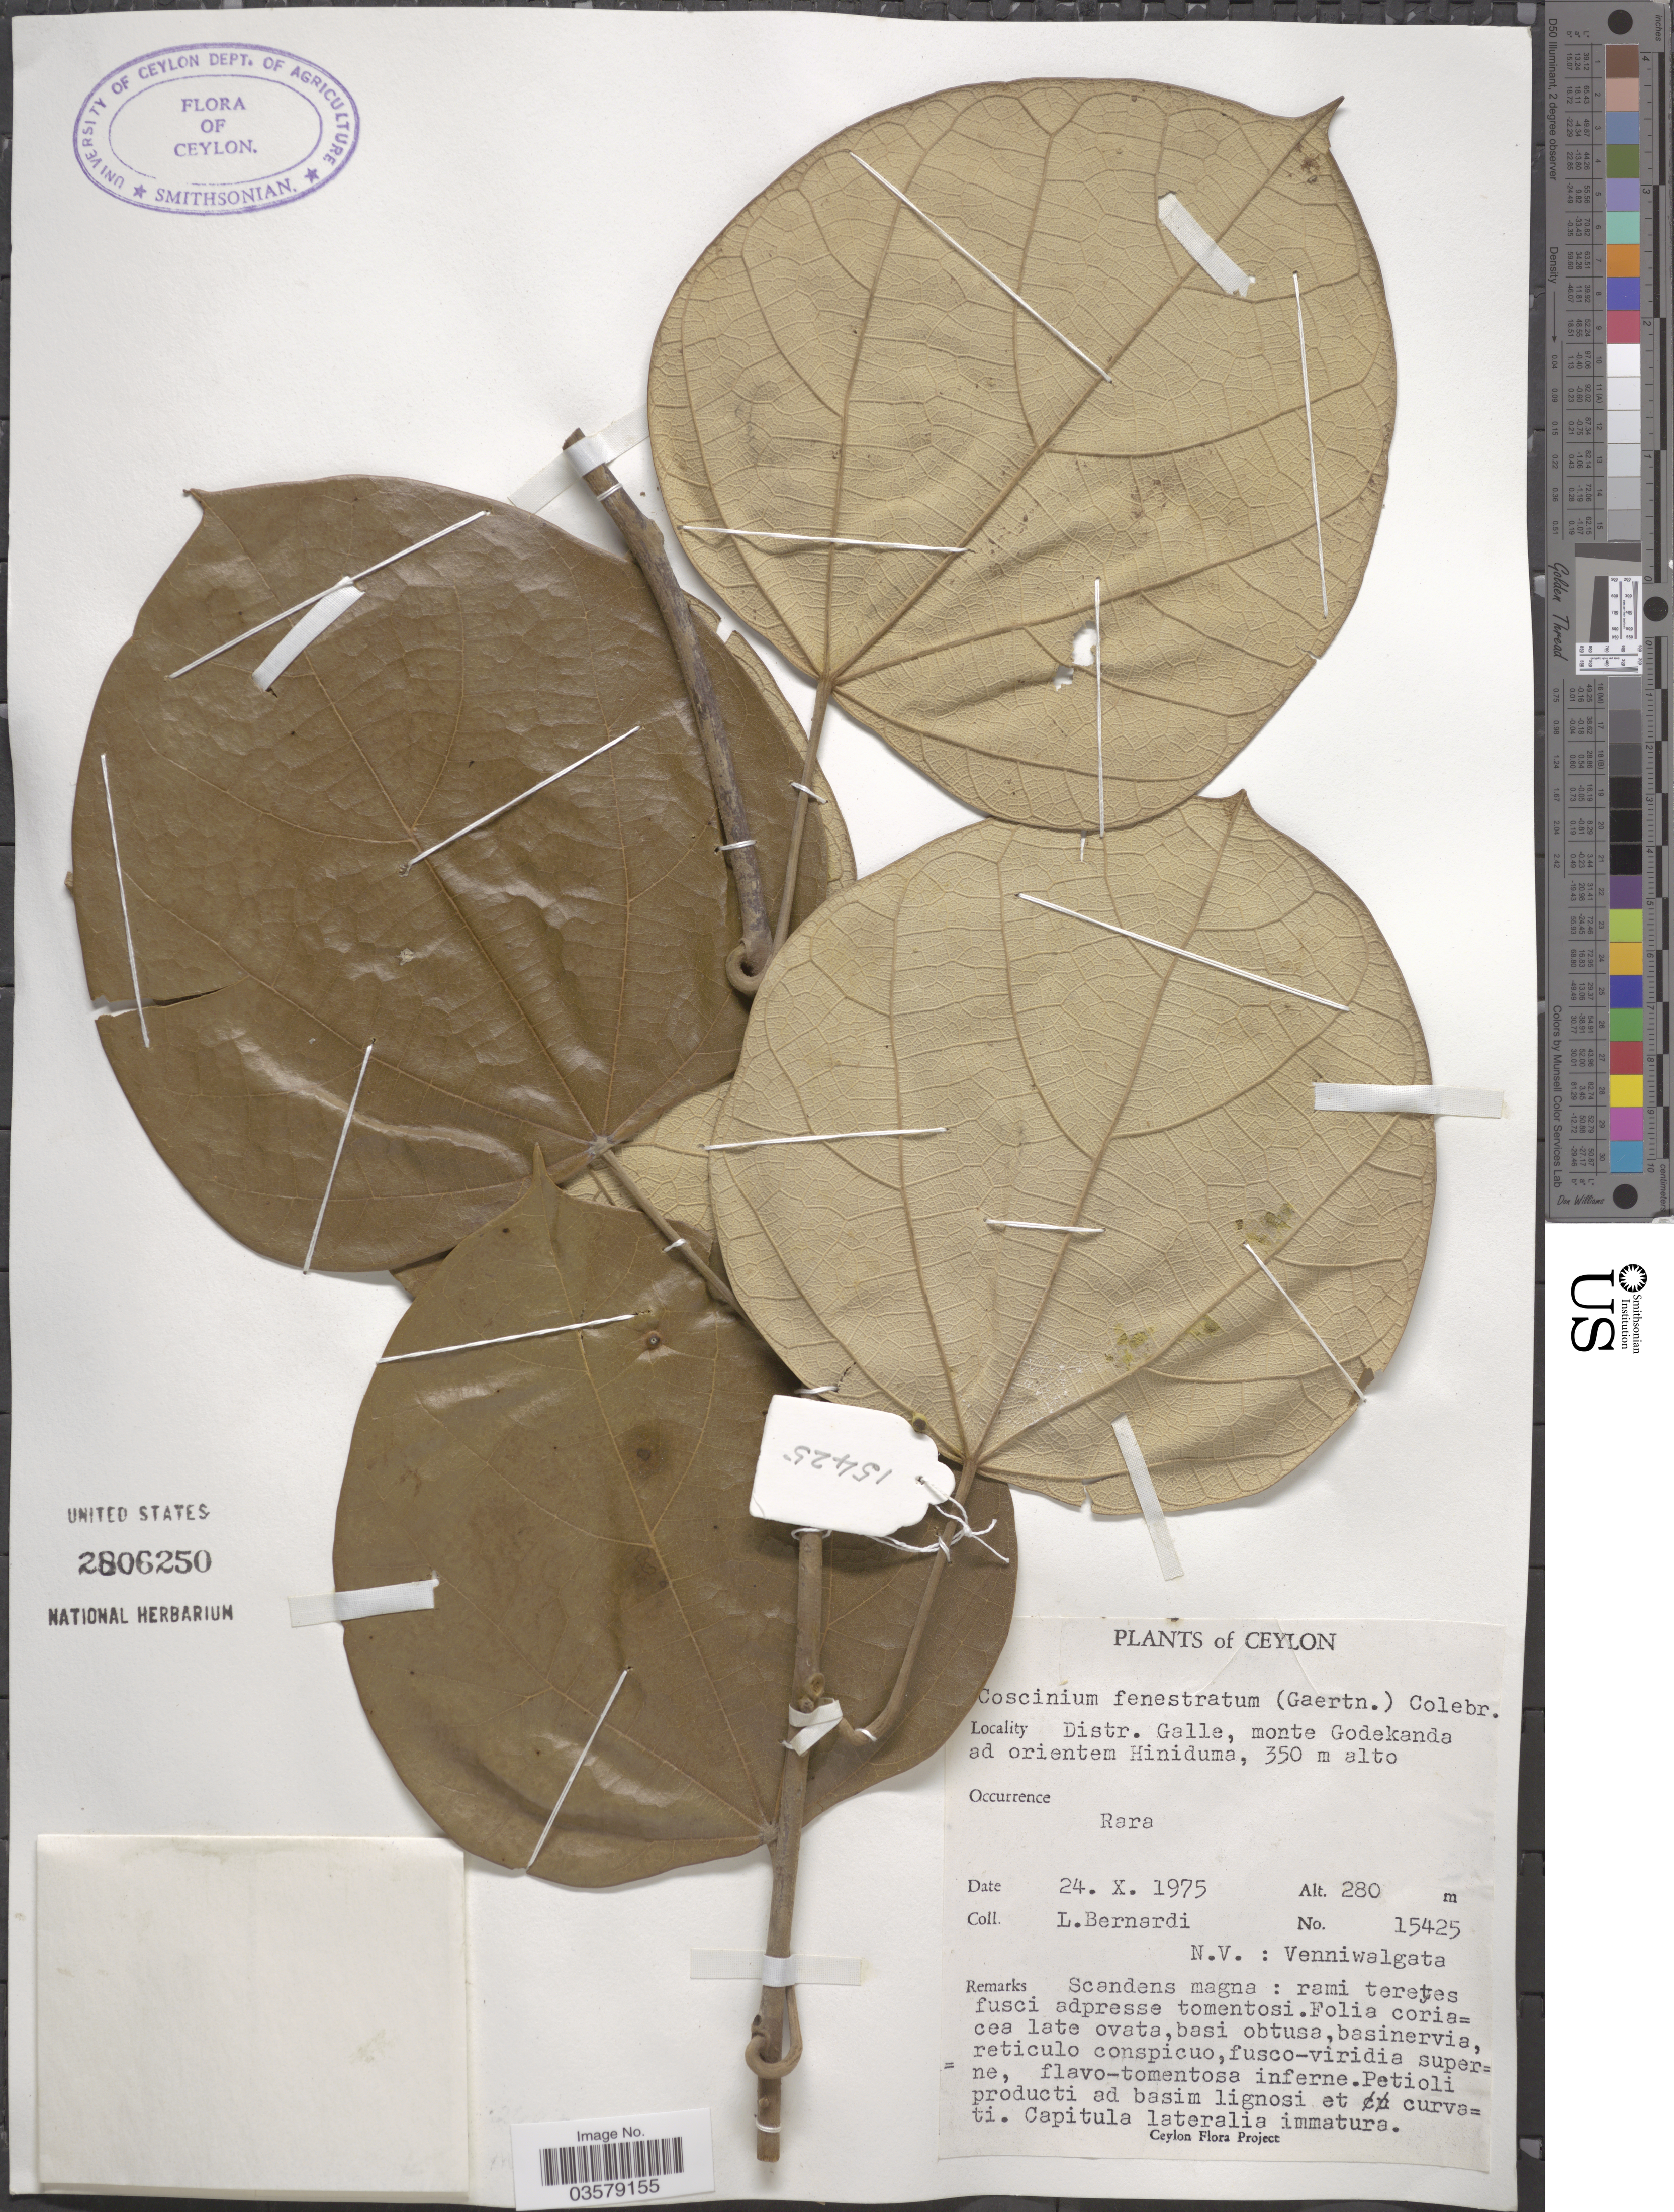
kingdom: Plantae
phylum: Tracheophyta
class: Magnoliopsida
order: Ranunculales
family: Menispermaceae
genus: Coscinium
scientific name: Coscinium fenestratum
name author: Colebr.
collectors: L. Bernardi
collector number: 15425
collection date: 1975-10-24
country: Sri Lanka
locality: Ceylon. Distr. Galle, monte Godekanda ad orientem Hiniduma.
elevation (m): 350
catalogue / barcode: US 2806250